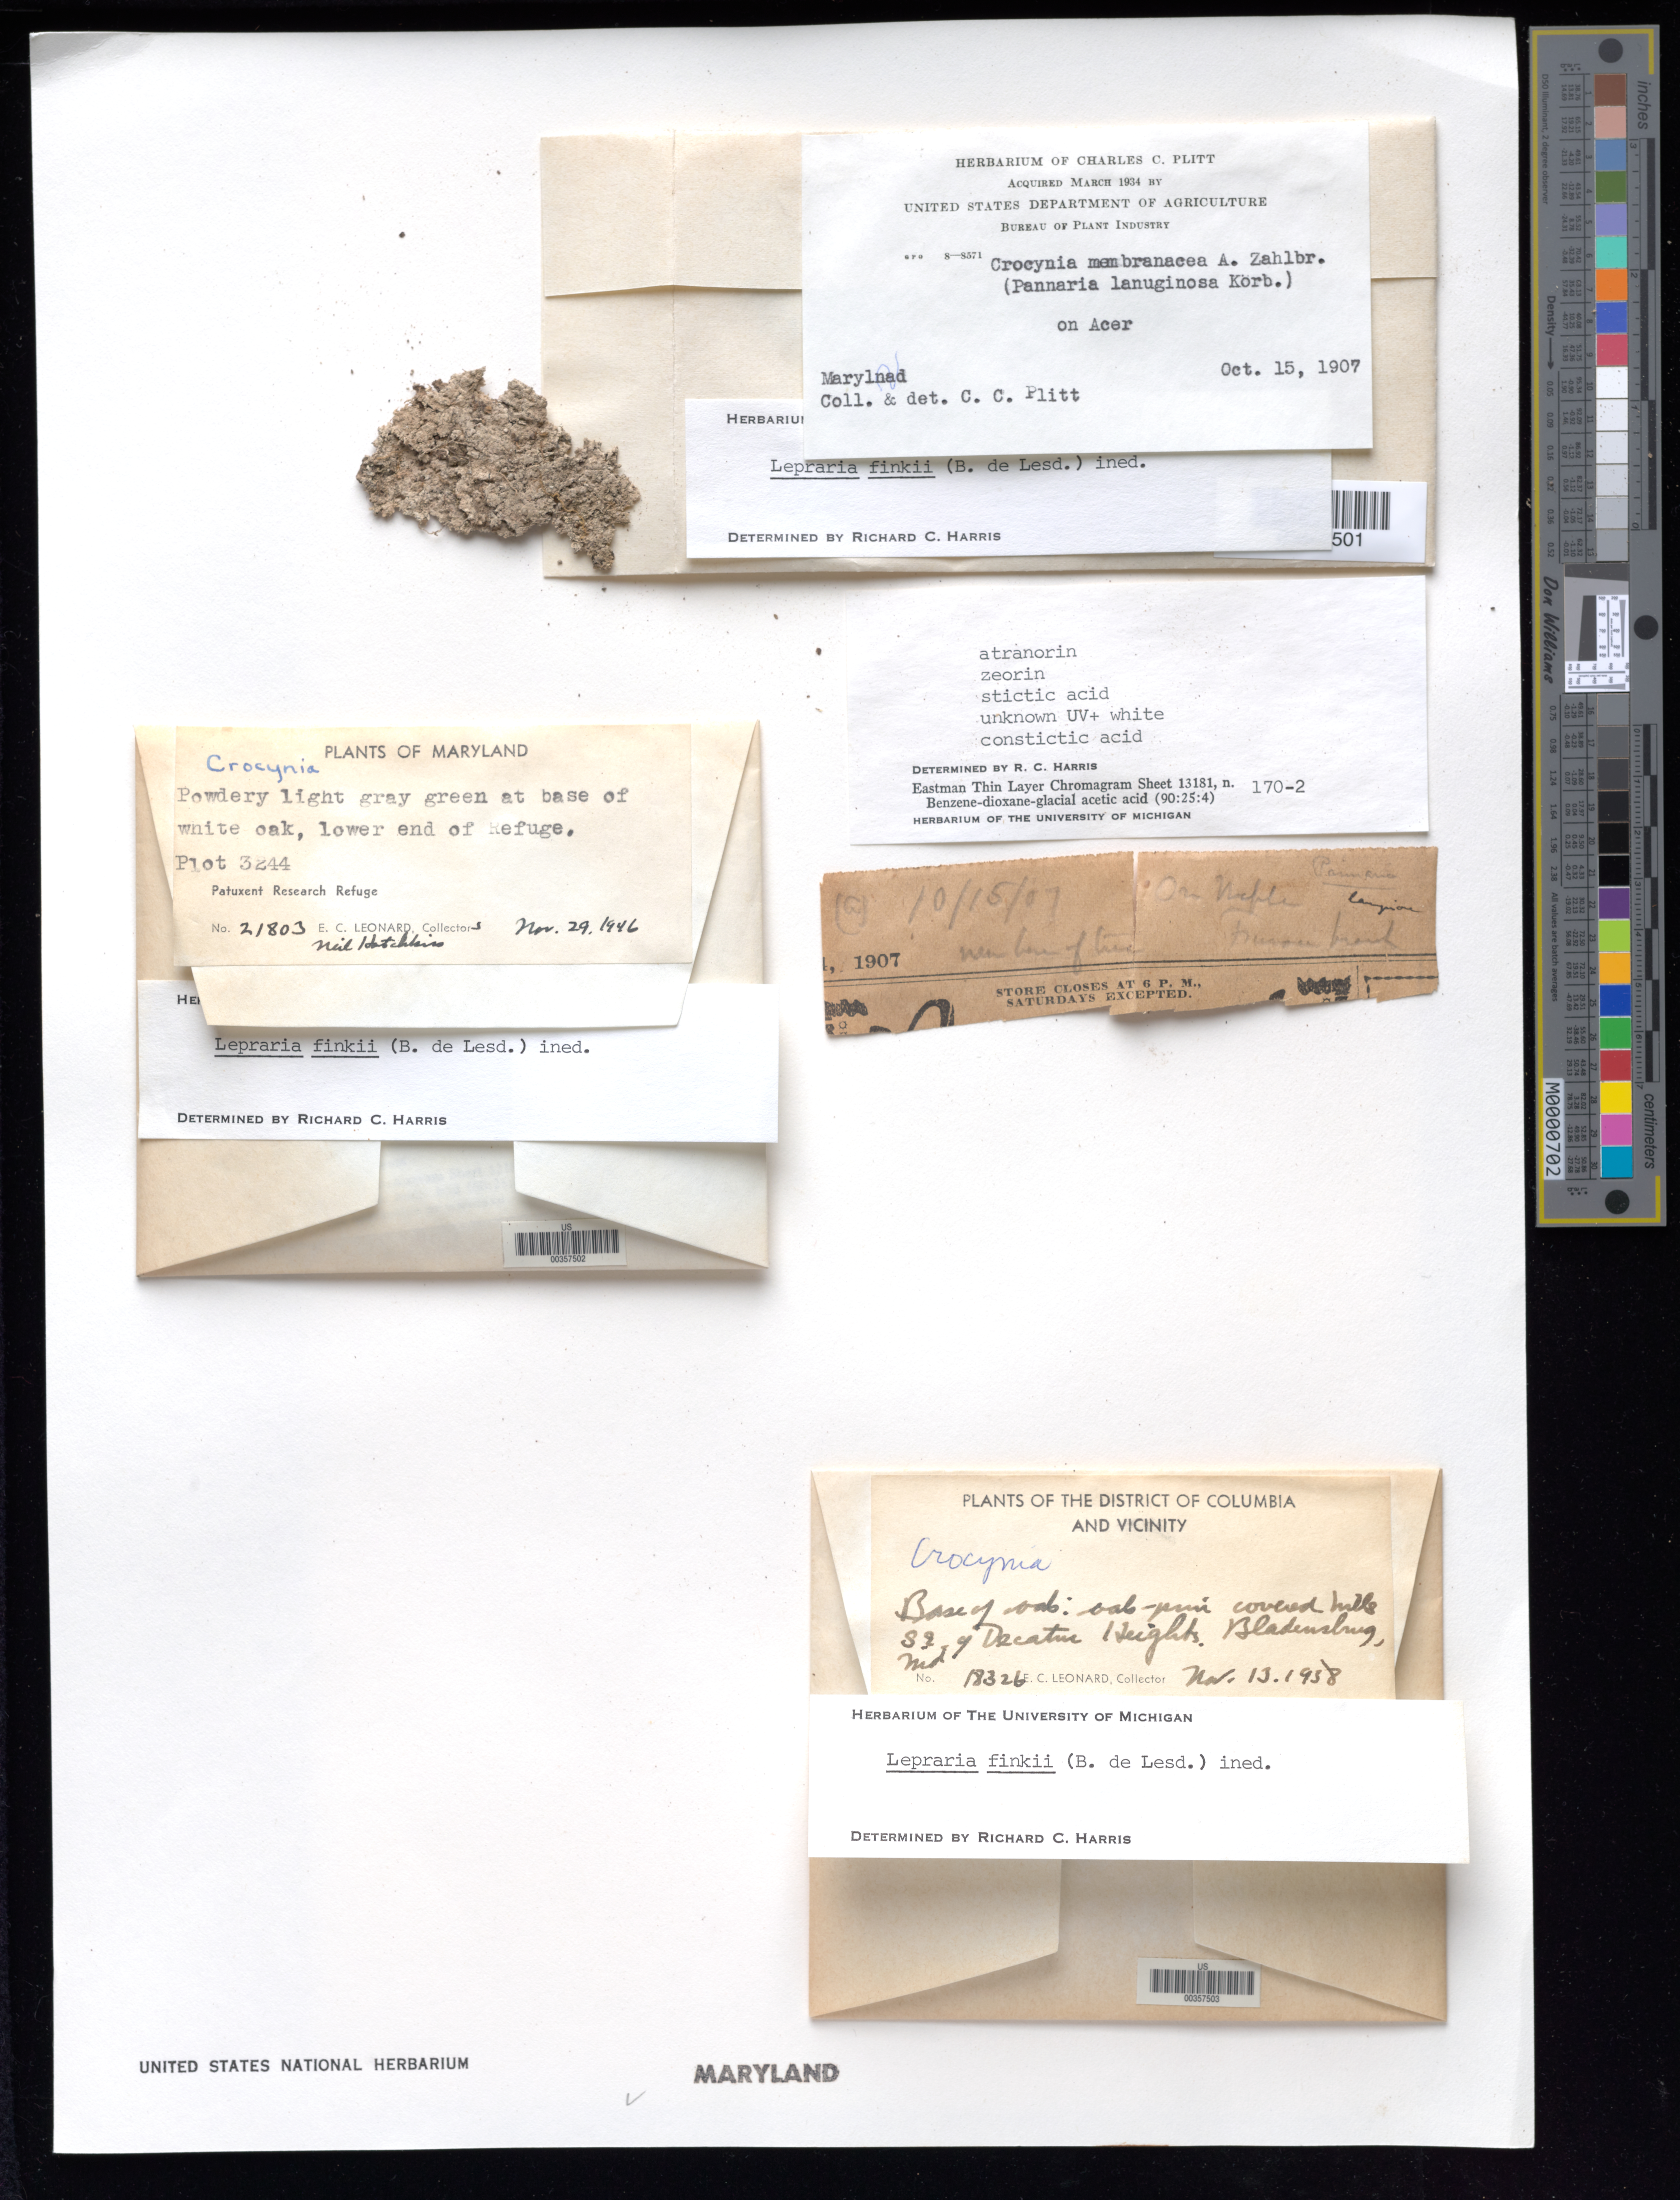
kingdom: Fungi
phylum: Ascomycota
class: Lecanoromycetes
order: Lecanorales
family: Stereocaulaceae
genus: Lepraria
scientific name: Lepraria finkii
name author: (B. de Lesd.) R.C. Harris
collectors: C. Plitt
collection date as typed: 15 Oct 1907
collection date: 1907-10-15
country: United States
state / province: Maryland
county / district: Baltimore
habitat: on Acer